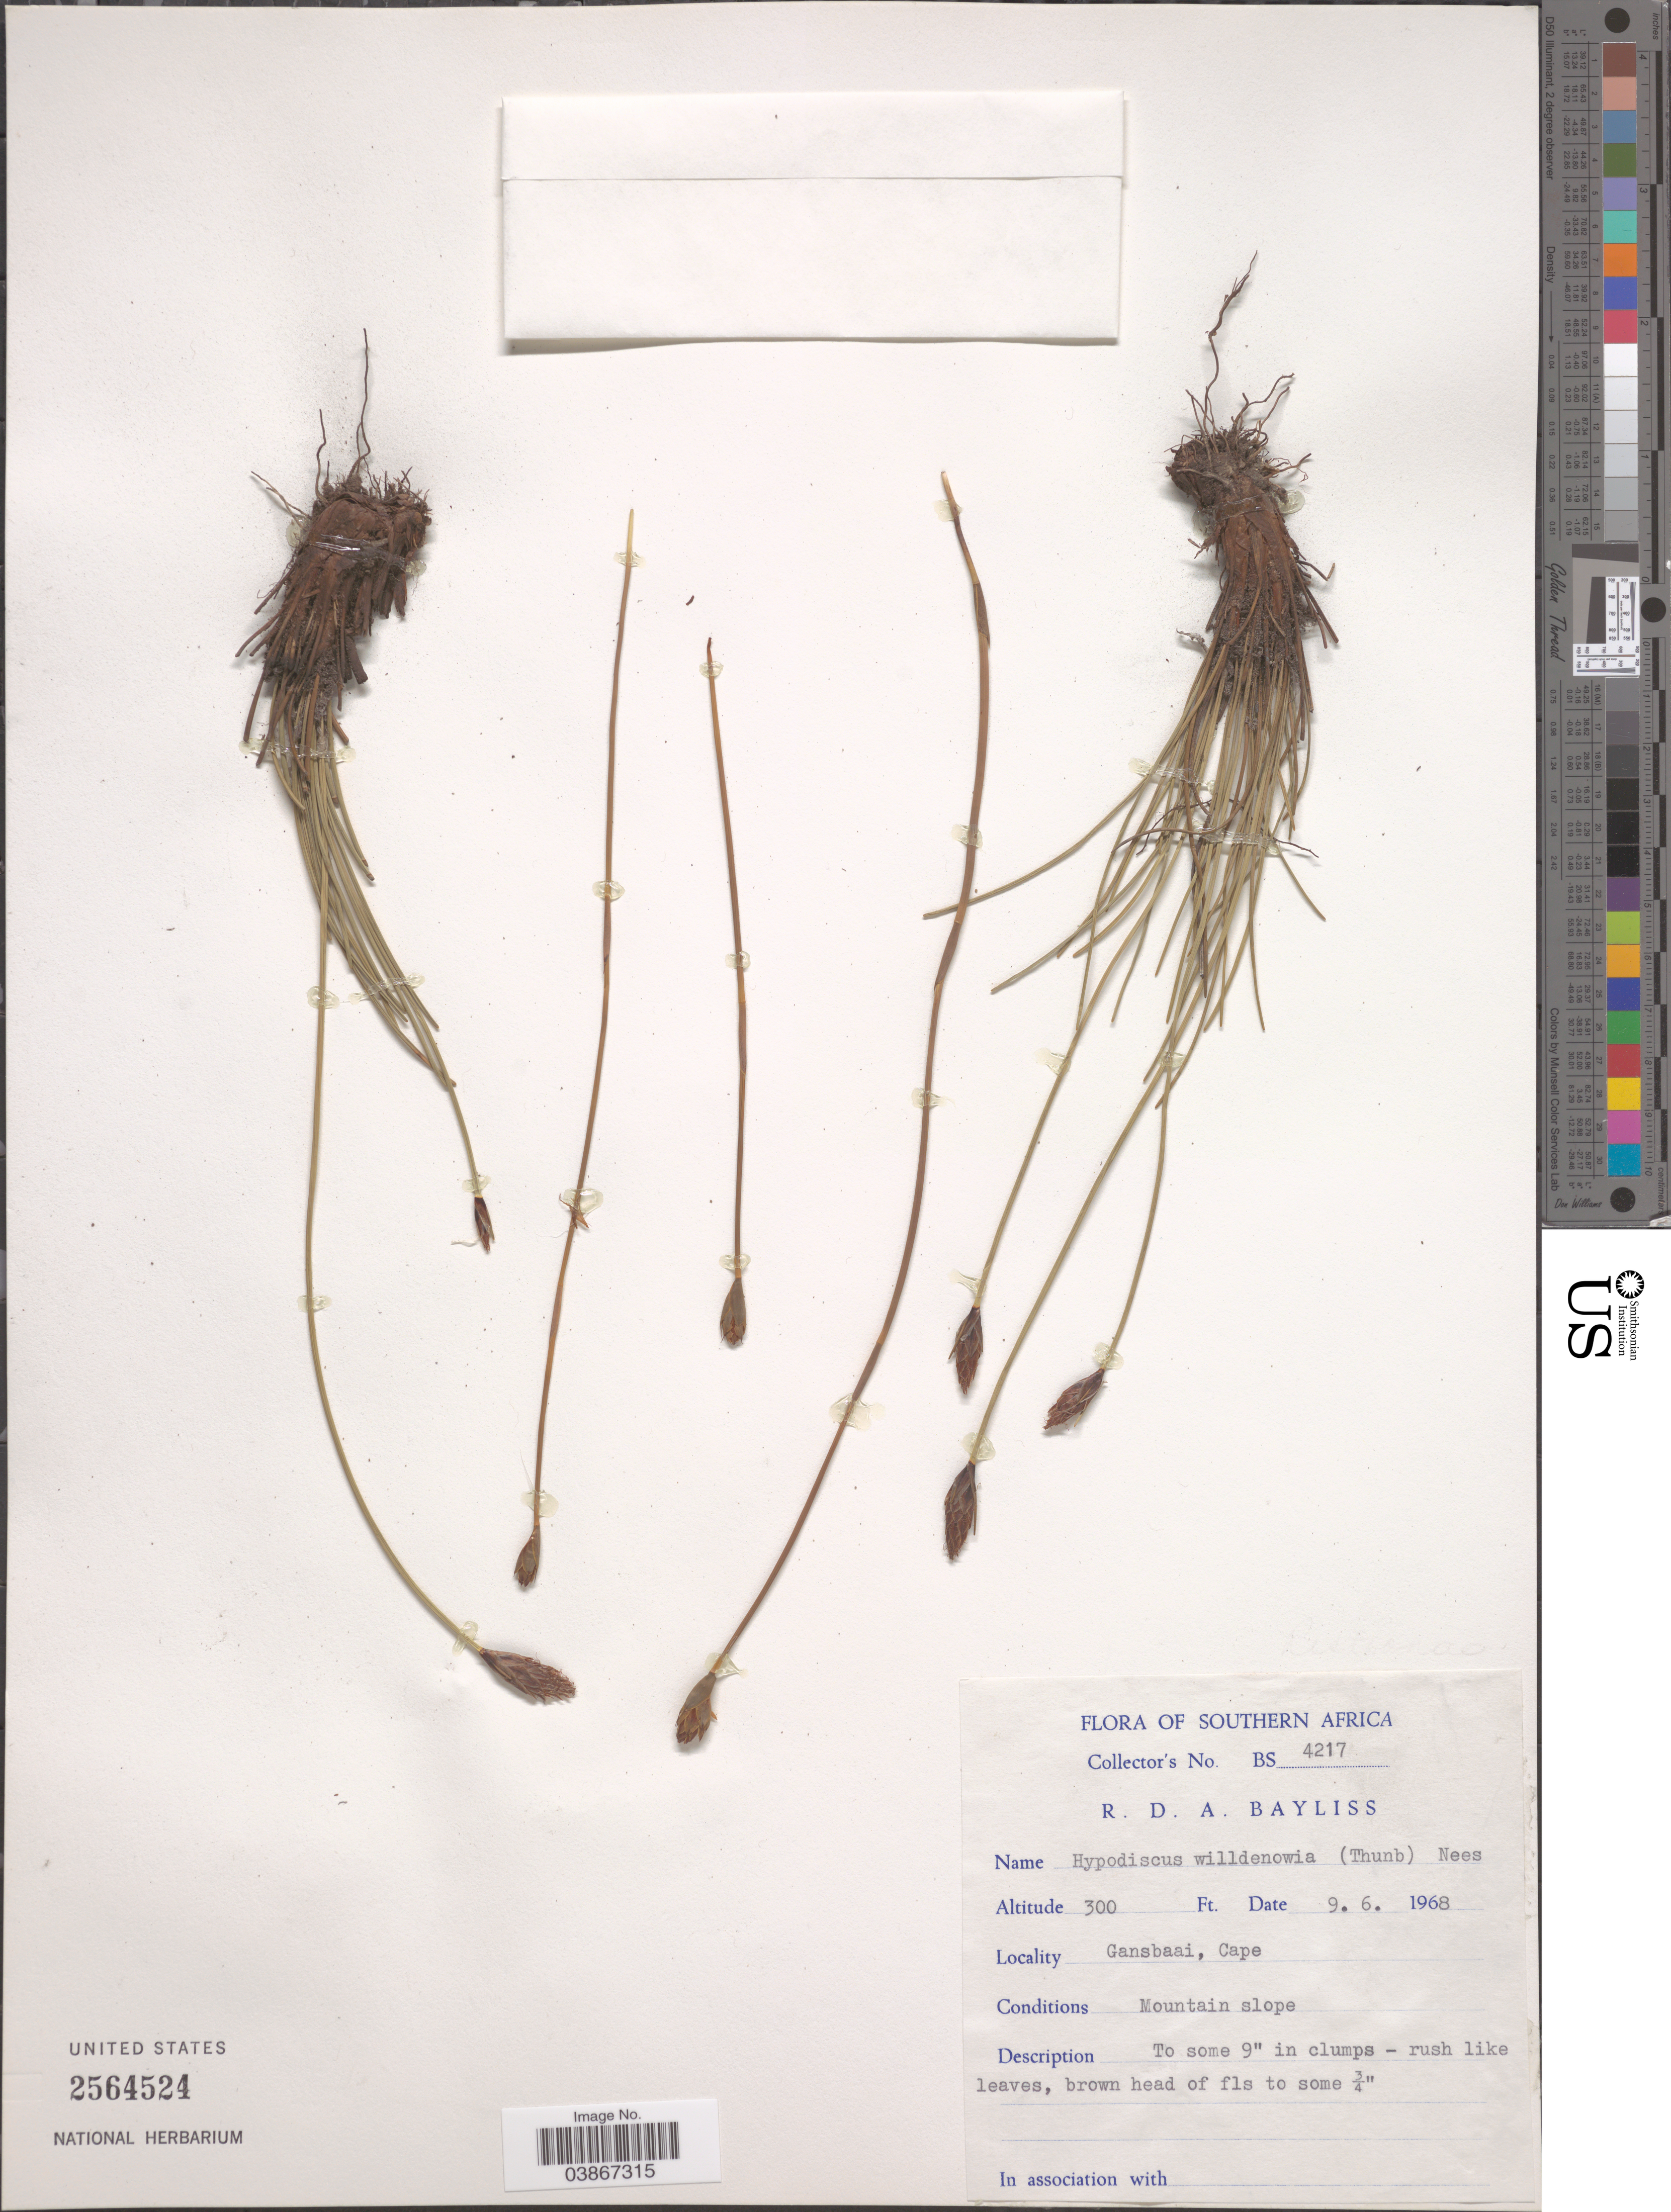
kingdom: Plantae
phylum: Tracheophyta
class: Liliopsida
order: Poales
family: Restionaceae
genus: Hypodiscus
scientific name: Hypodiscus willdenowia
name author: (Nees) Mast.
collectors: R. Bayliss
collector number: BS 4217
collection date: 1968-06-09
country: South Africa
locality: Southern Africa. Gansbaai, Cape.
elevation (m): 91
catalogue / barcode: US 2564524